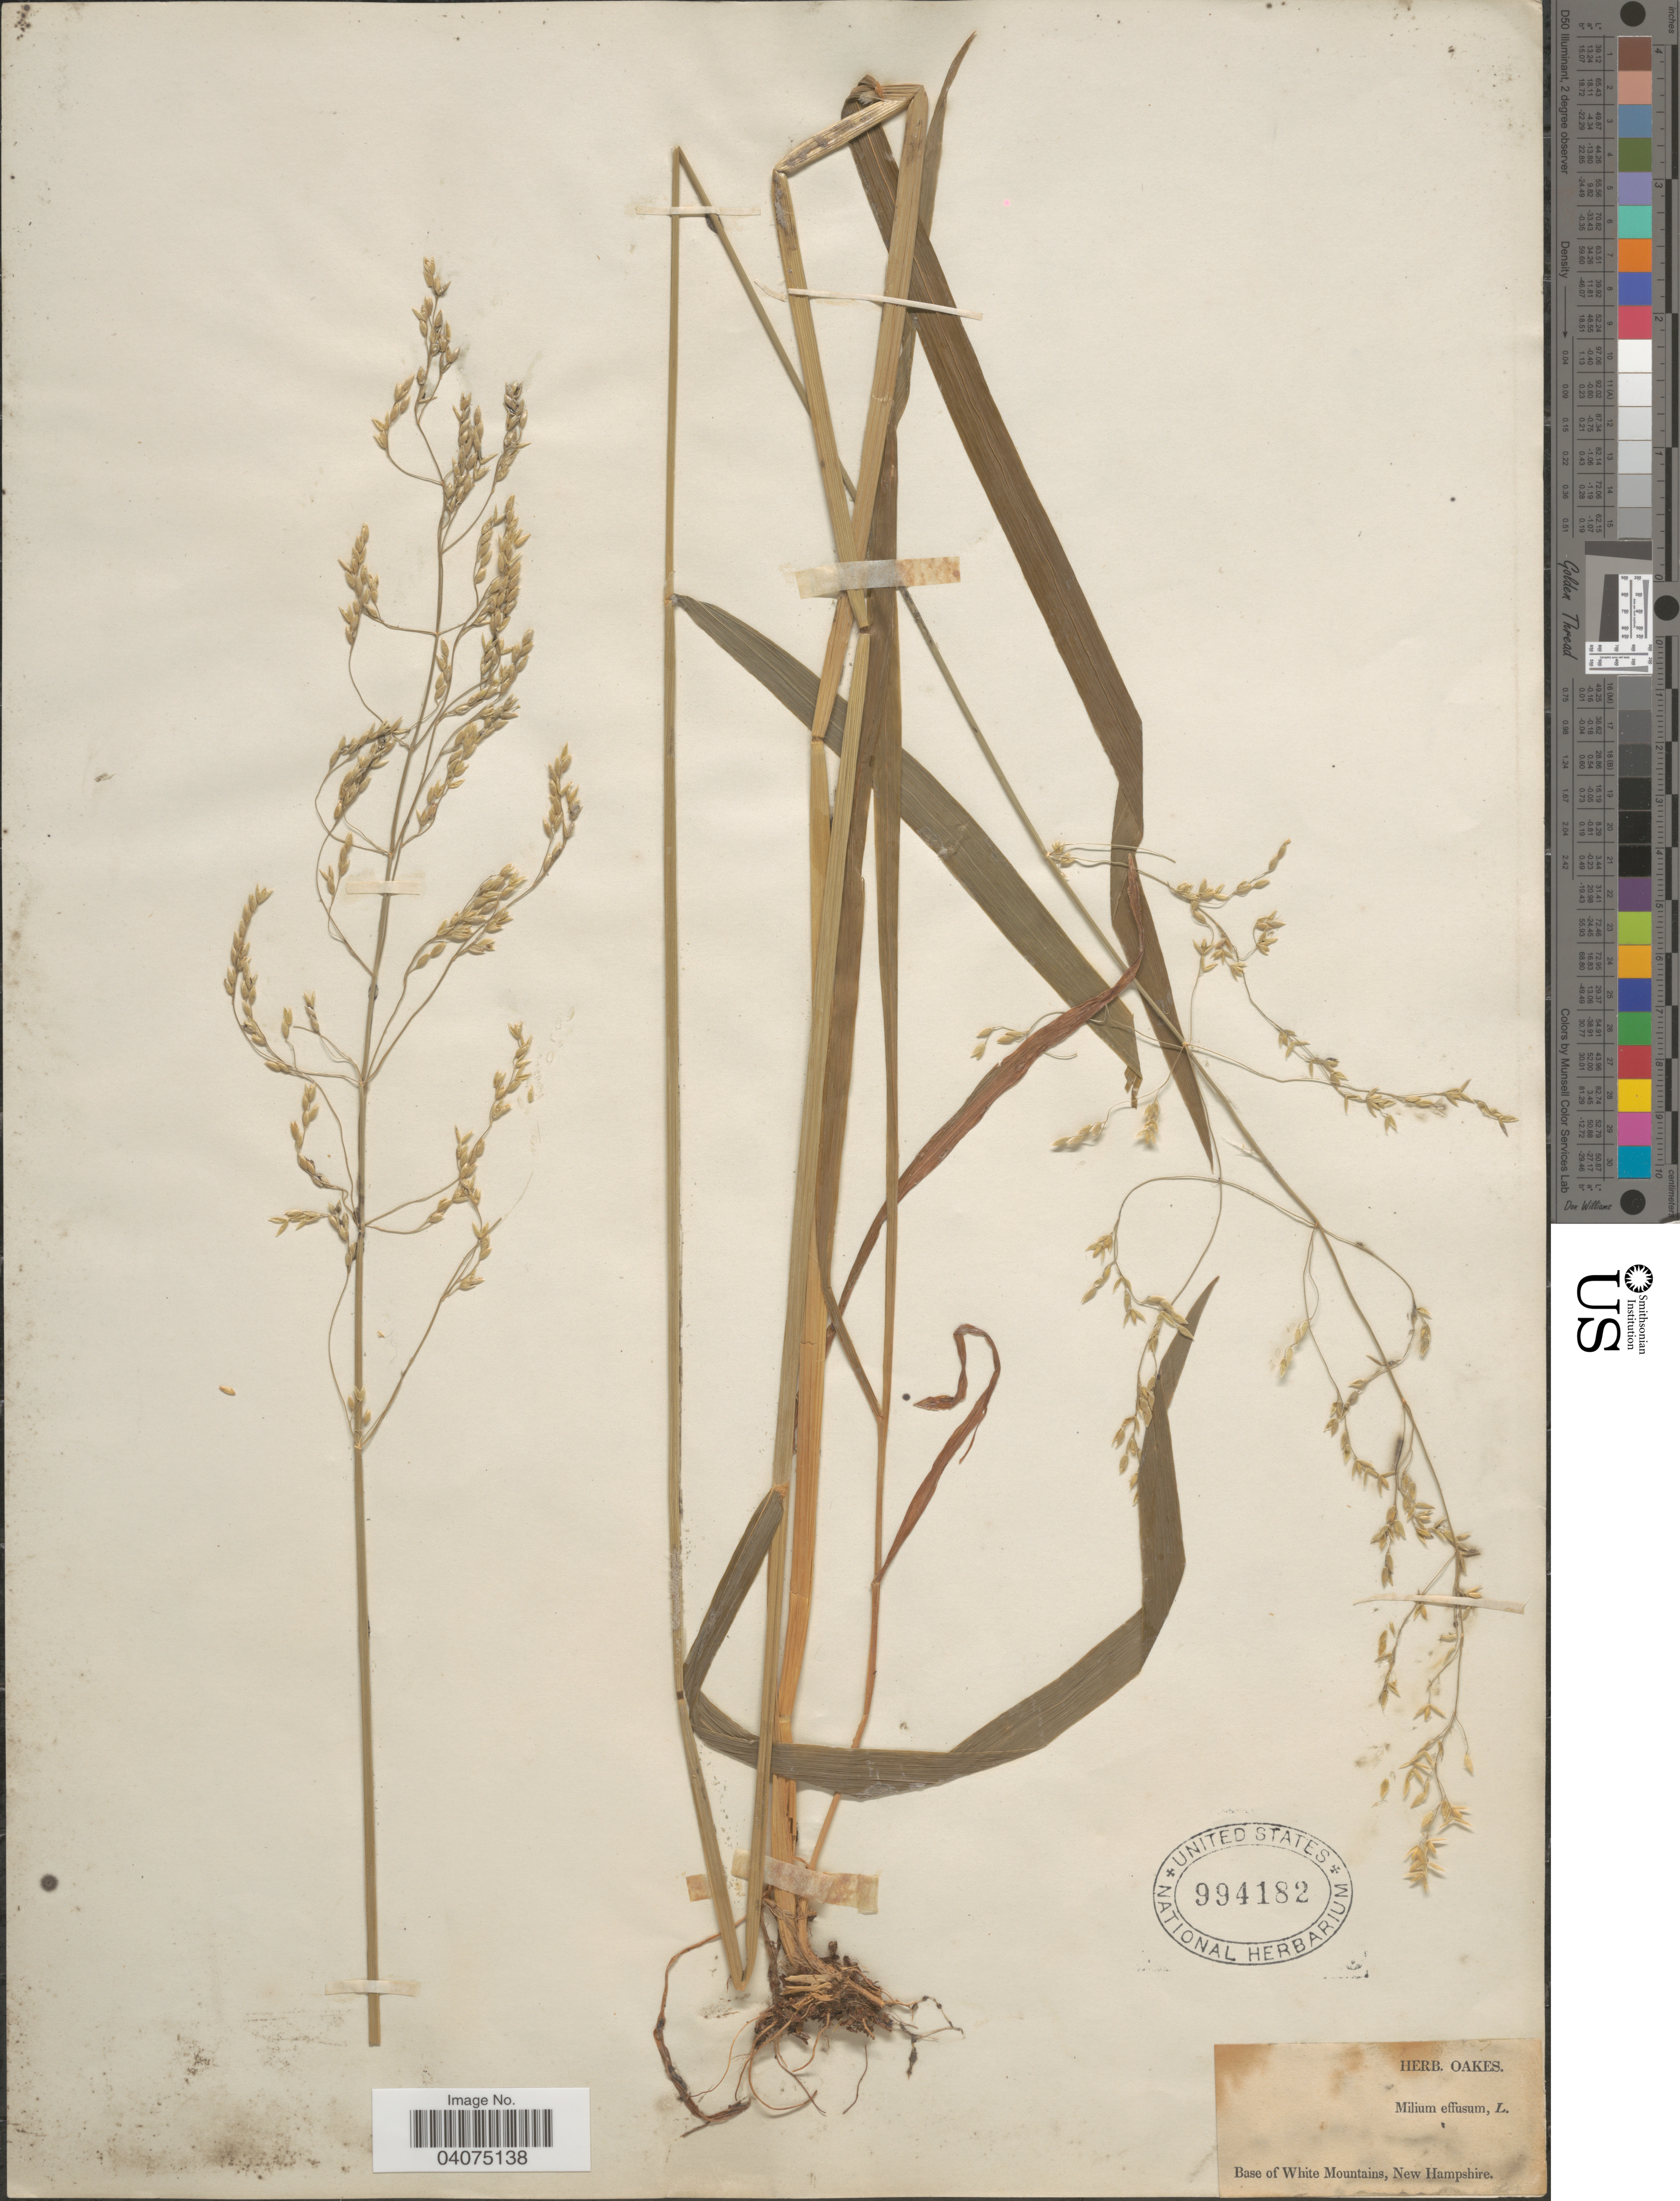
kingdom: Plantae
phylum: Tracheophyta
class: Liliopsida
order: Poales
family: Poaceae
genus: Milium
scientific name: Milium effusum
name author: L.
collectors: ex herb. Oakes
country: United States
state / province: New Hampshire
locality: Base of White Mountains.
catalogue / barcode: US 994182